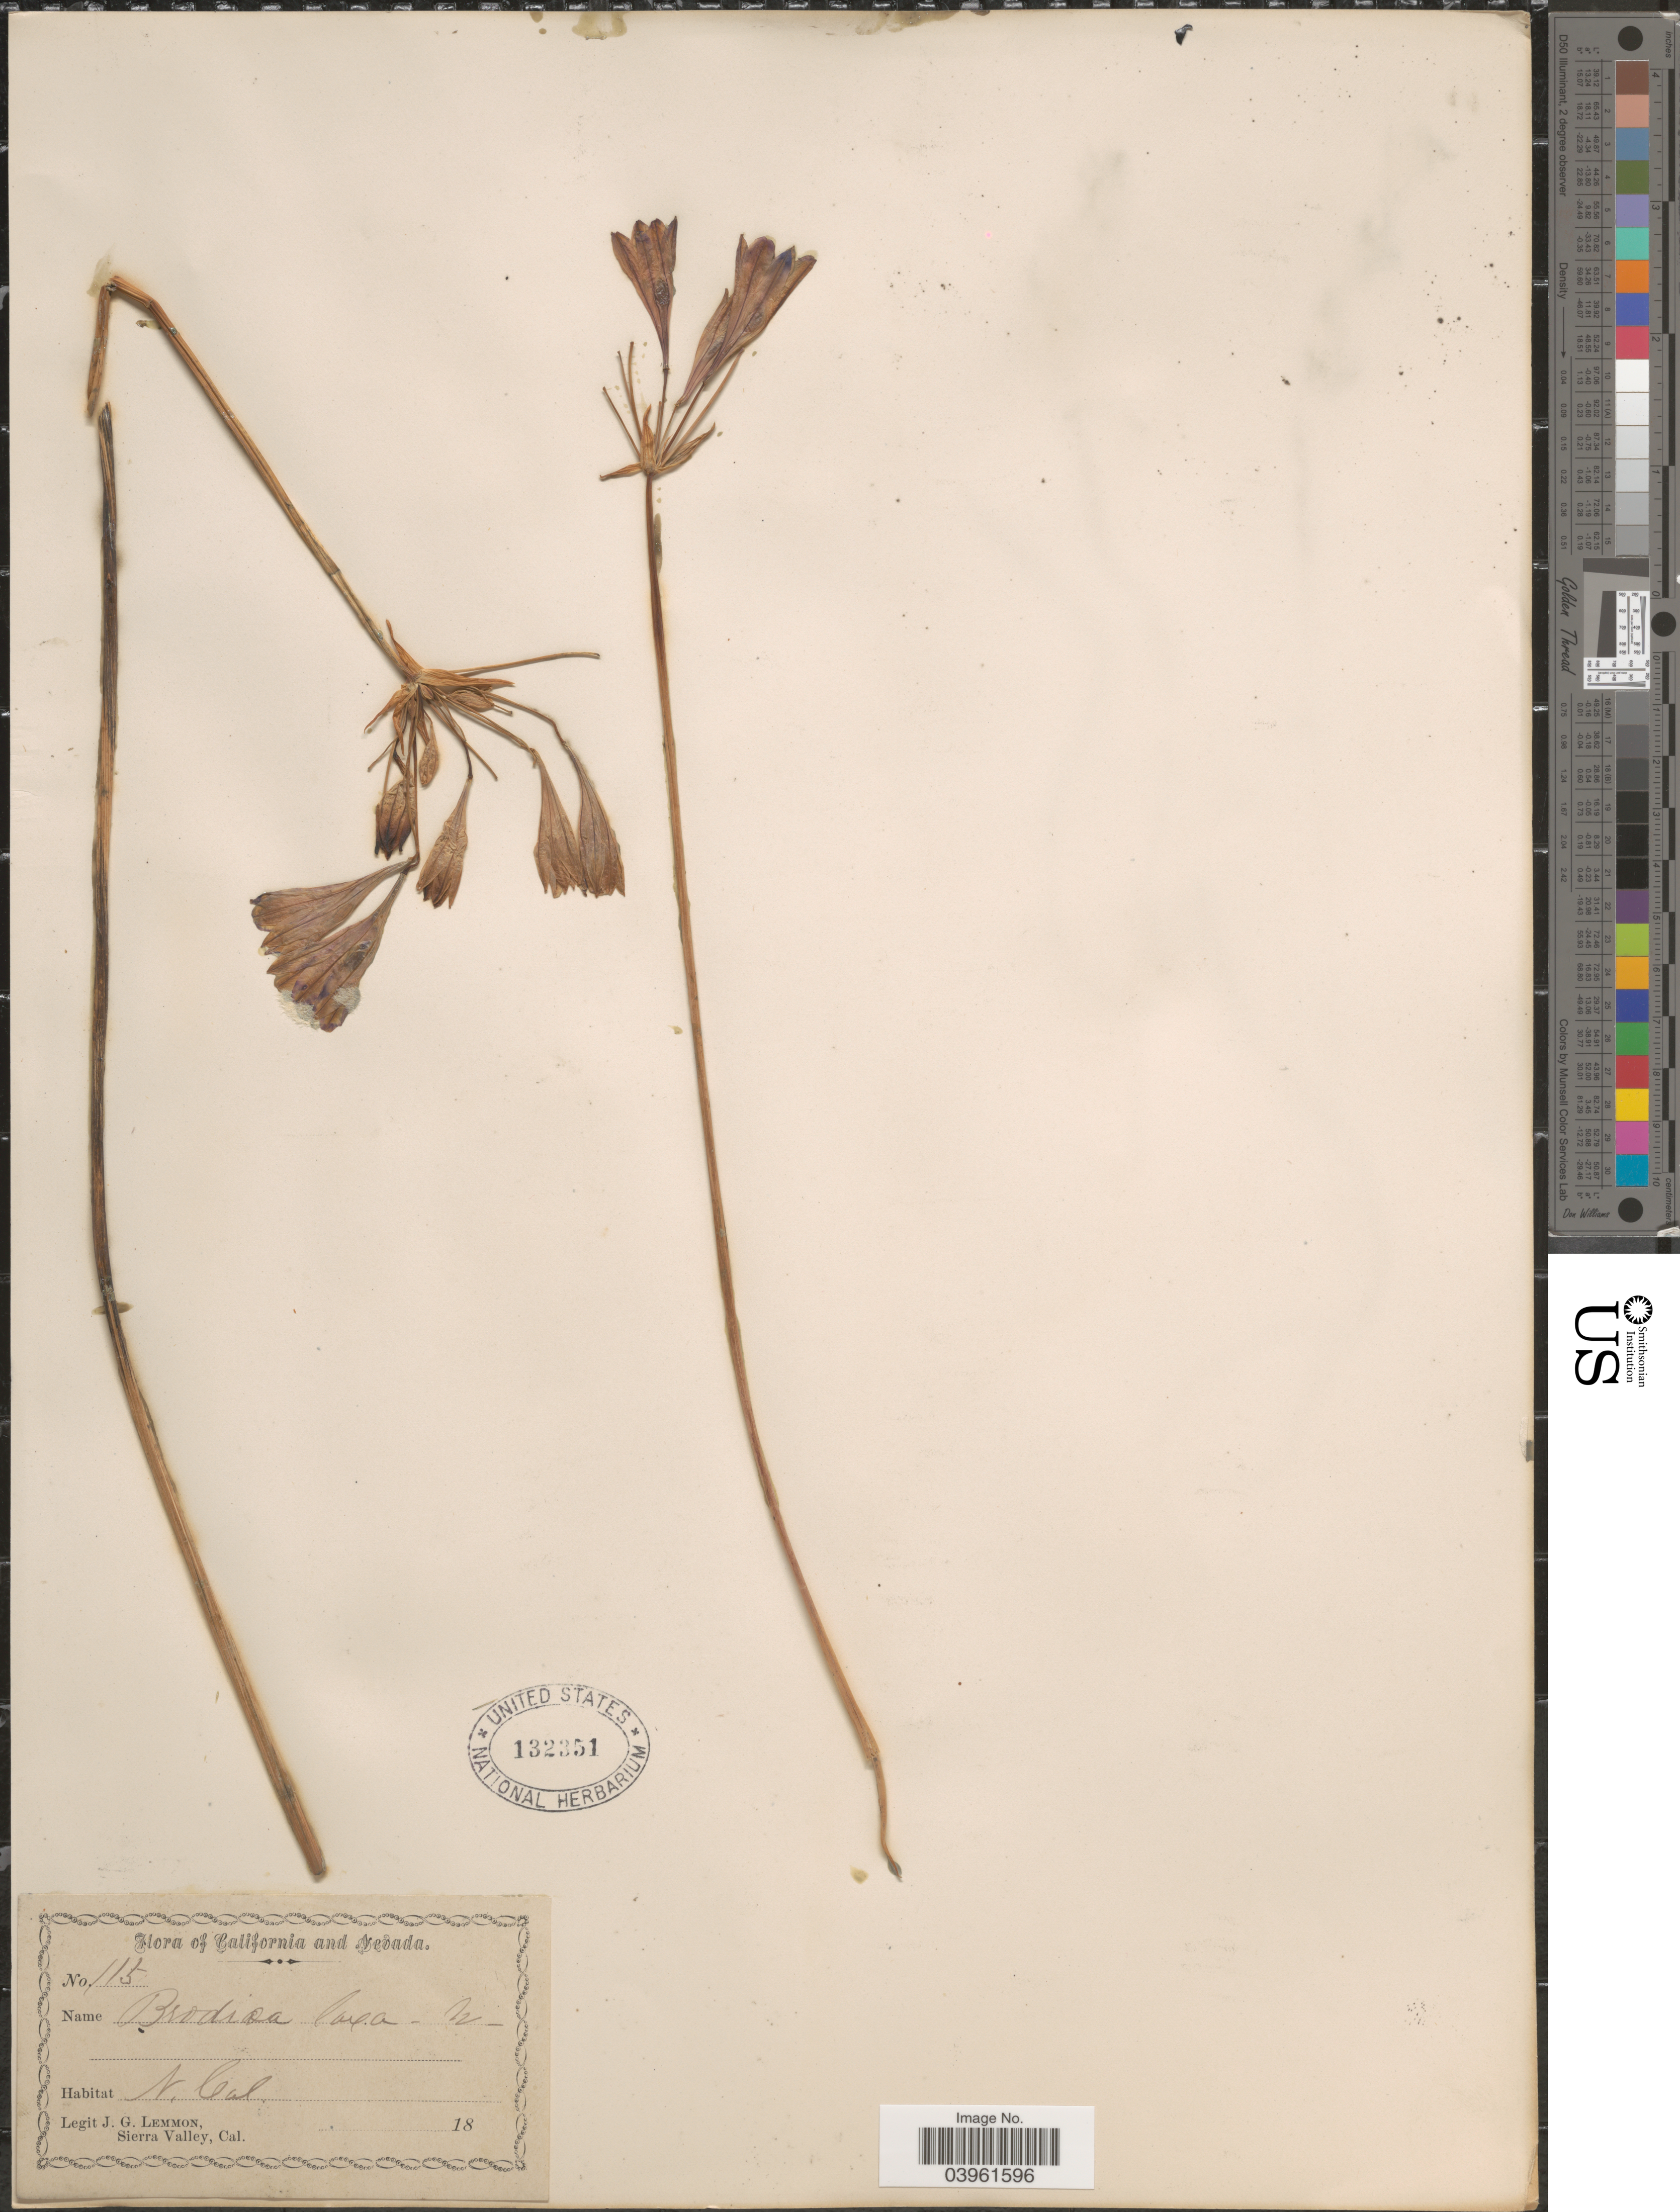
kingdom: Plantae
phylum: Tracheophyta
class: Liliopsida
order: Asparagales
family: Asparagaceae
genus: Triteleia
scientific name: Triteleia laxa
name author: Benth.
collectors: J. Lemmon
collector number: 115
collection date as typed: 18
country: United States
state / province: California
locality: N. Cal.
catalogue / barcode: US 132351